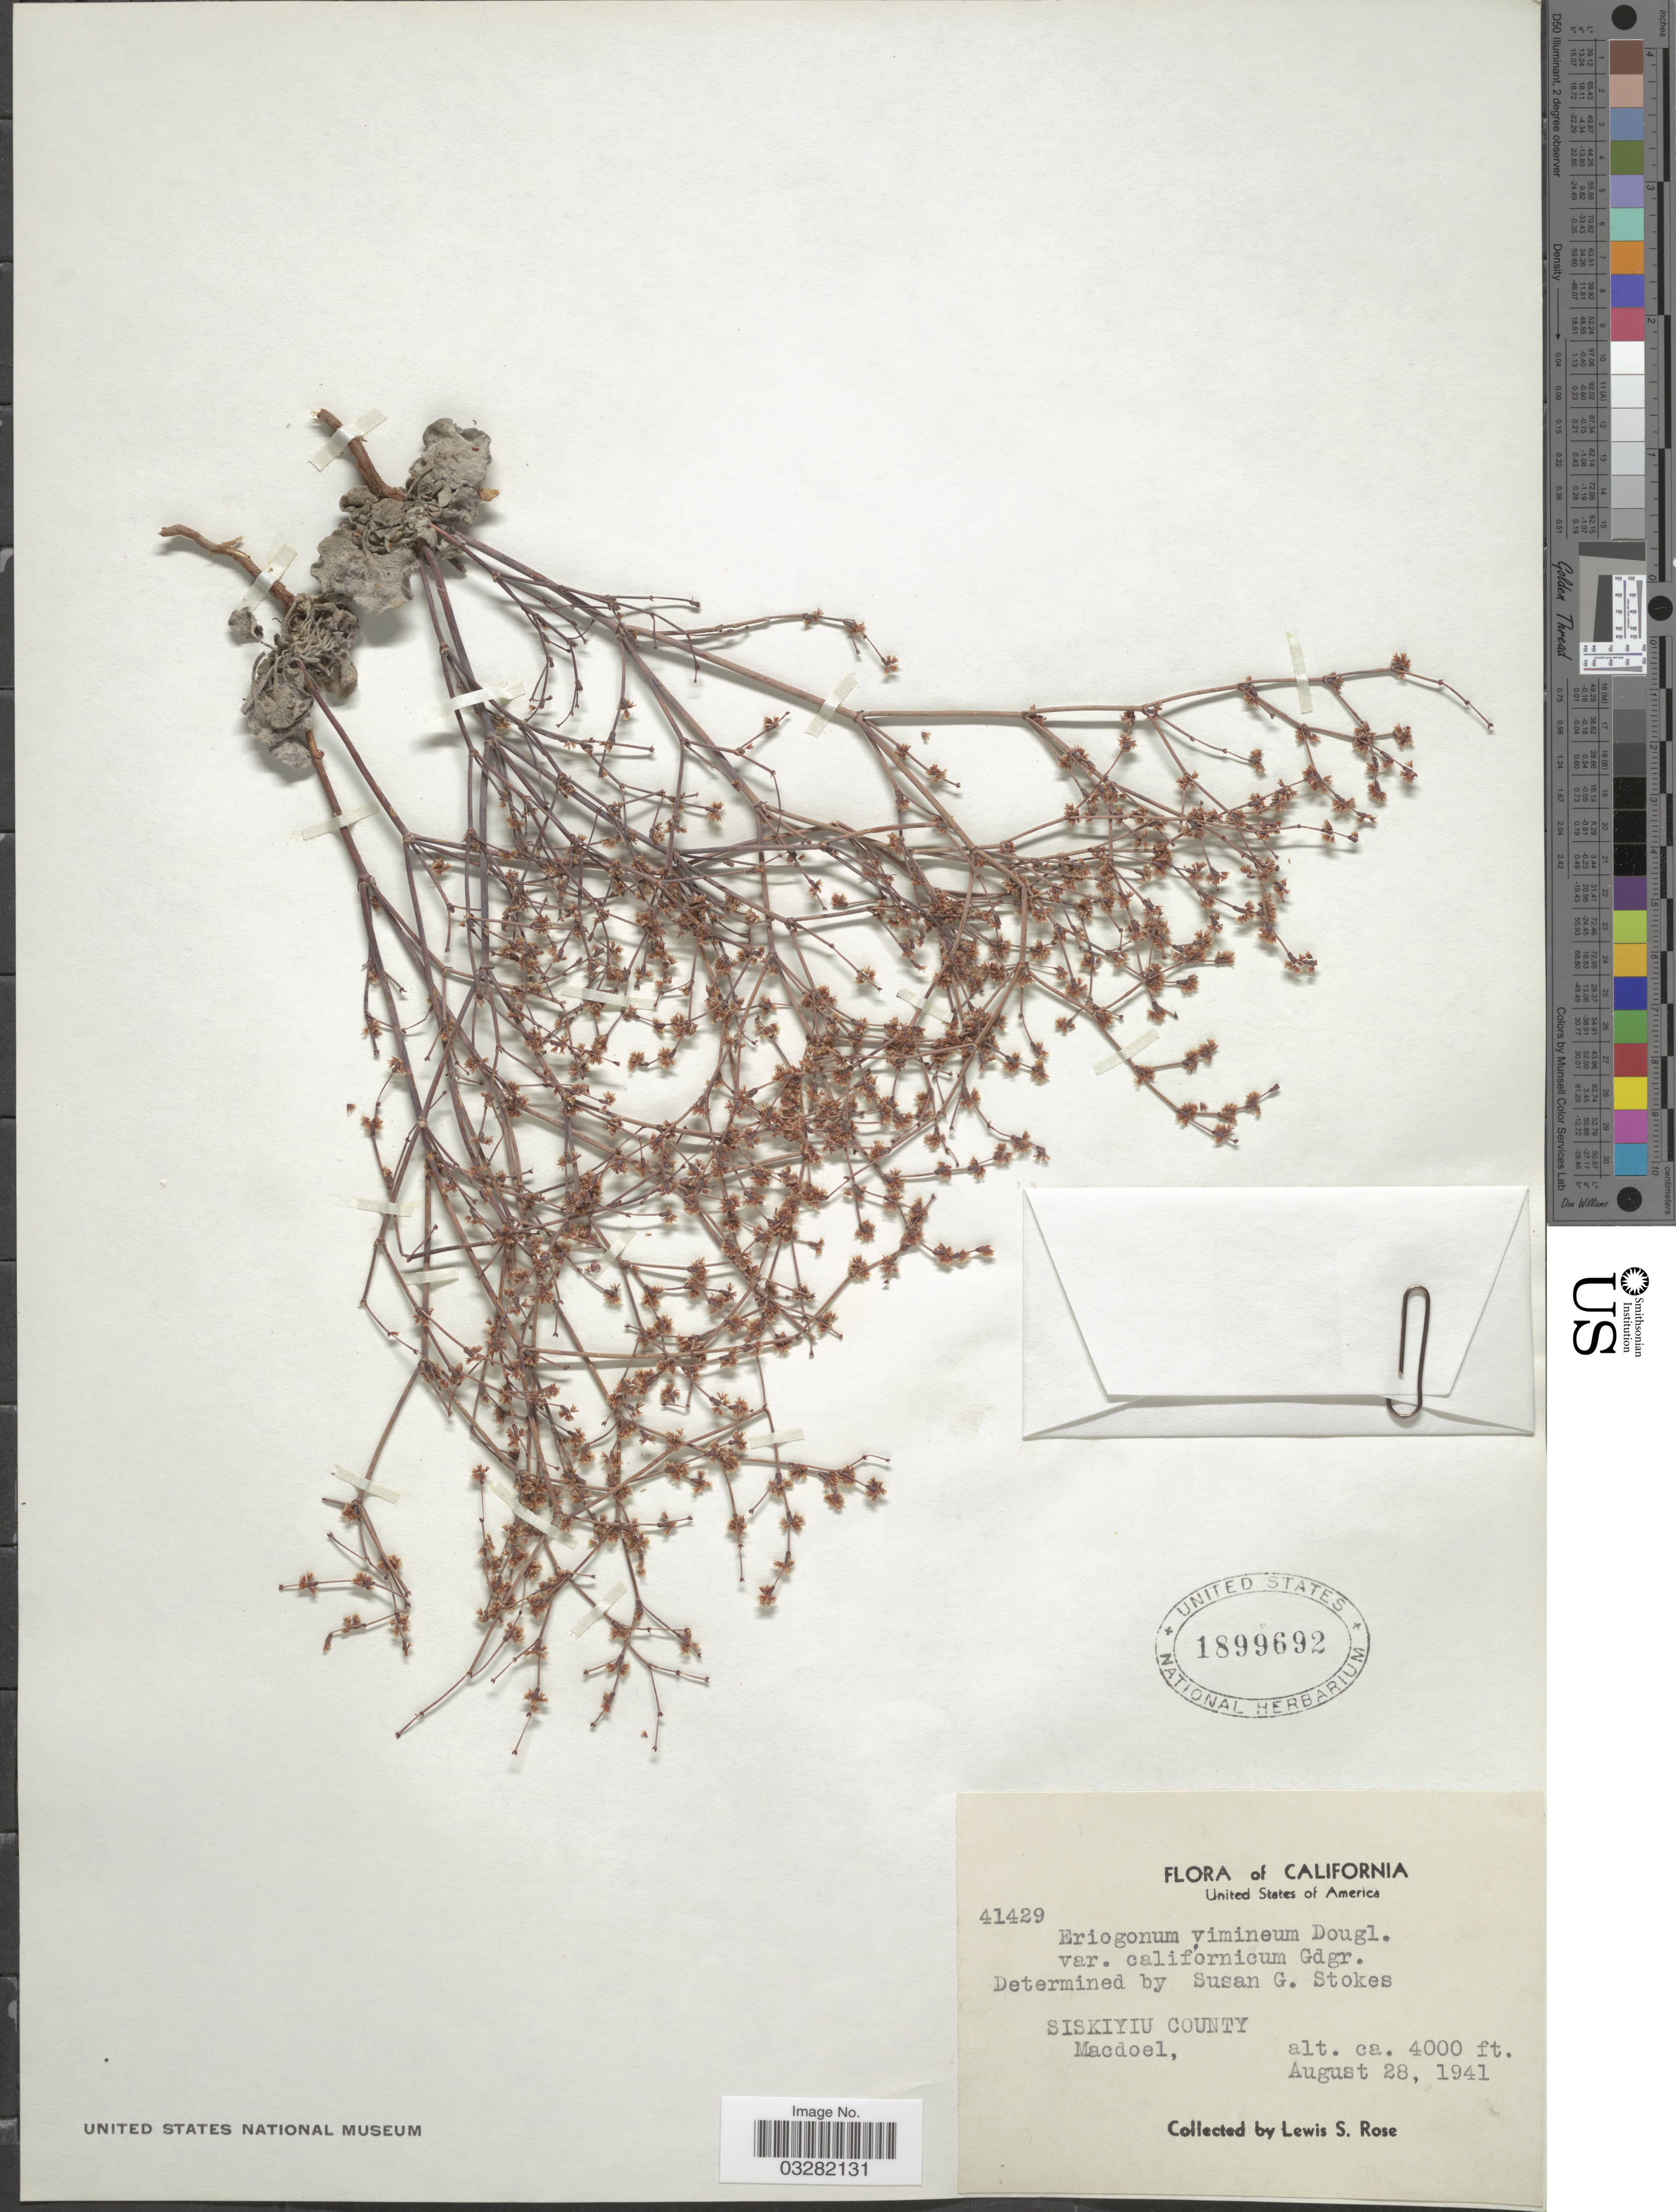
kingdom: Plantae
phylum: Tracheophyta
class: Magnoliopsida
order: Caryophyllales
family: Polygonaceae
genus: Eriogonum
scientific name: Eriogonum vimineum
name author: Douglas ex Benth.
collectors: L. S. Rose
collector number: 41429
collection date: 1941-08-28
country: United States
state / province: California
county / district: Siskiyou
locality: Siskiyou County. Macdoel.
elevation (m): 1219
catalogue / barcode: US 1899692